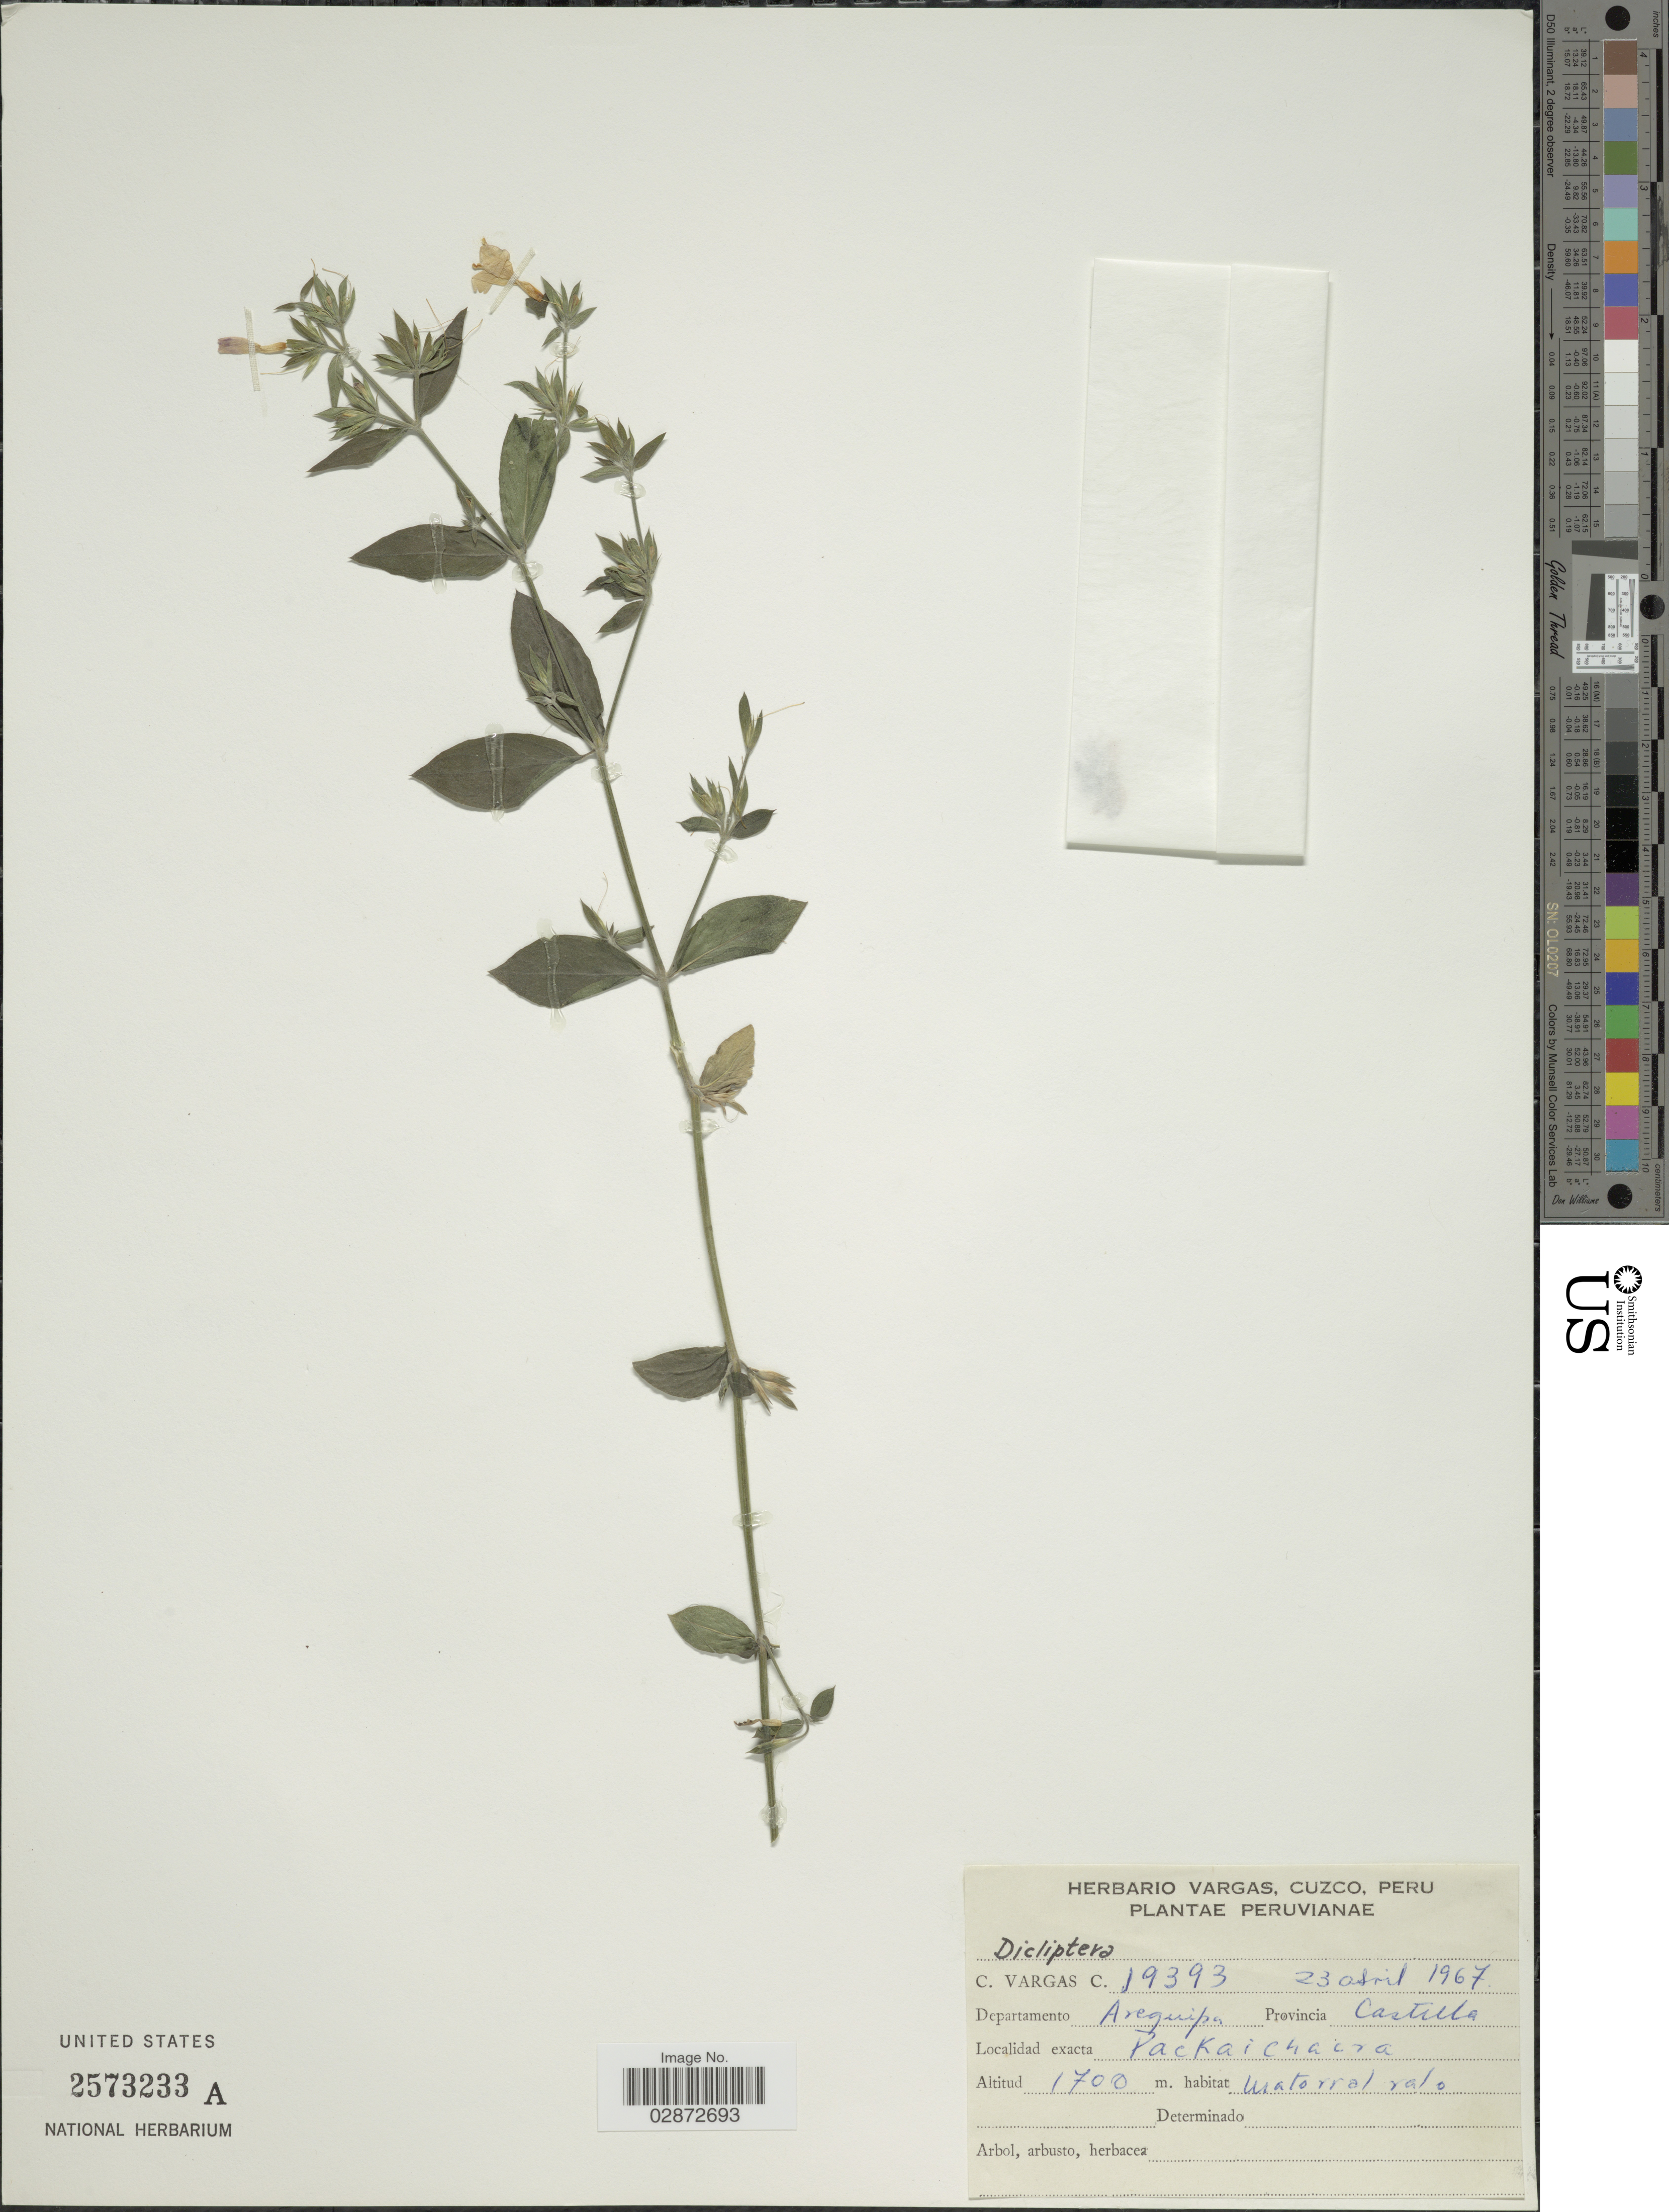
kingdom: Plantae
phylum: Tracheophyta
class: Magnoliopsida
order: Lamiales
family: Acanthaceae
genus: Dicliptera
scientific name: Dicliptera sp.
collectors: C. Vargas Calderón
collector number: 19393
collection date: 1967-04-23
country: Peru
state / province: Arequipa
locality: Departamento Arequipa. Provincia Castilla. Packaichaira.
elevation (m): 1700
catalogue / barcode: US 2573233A